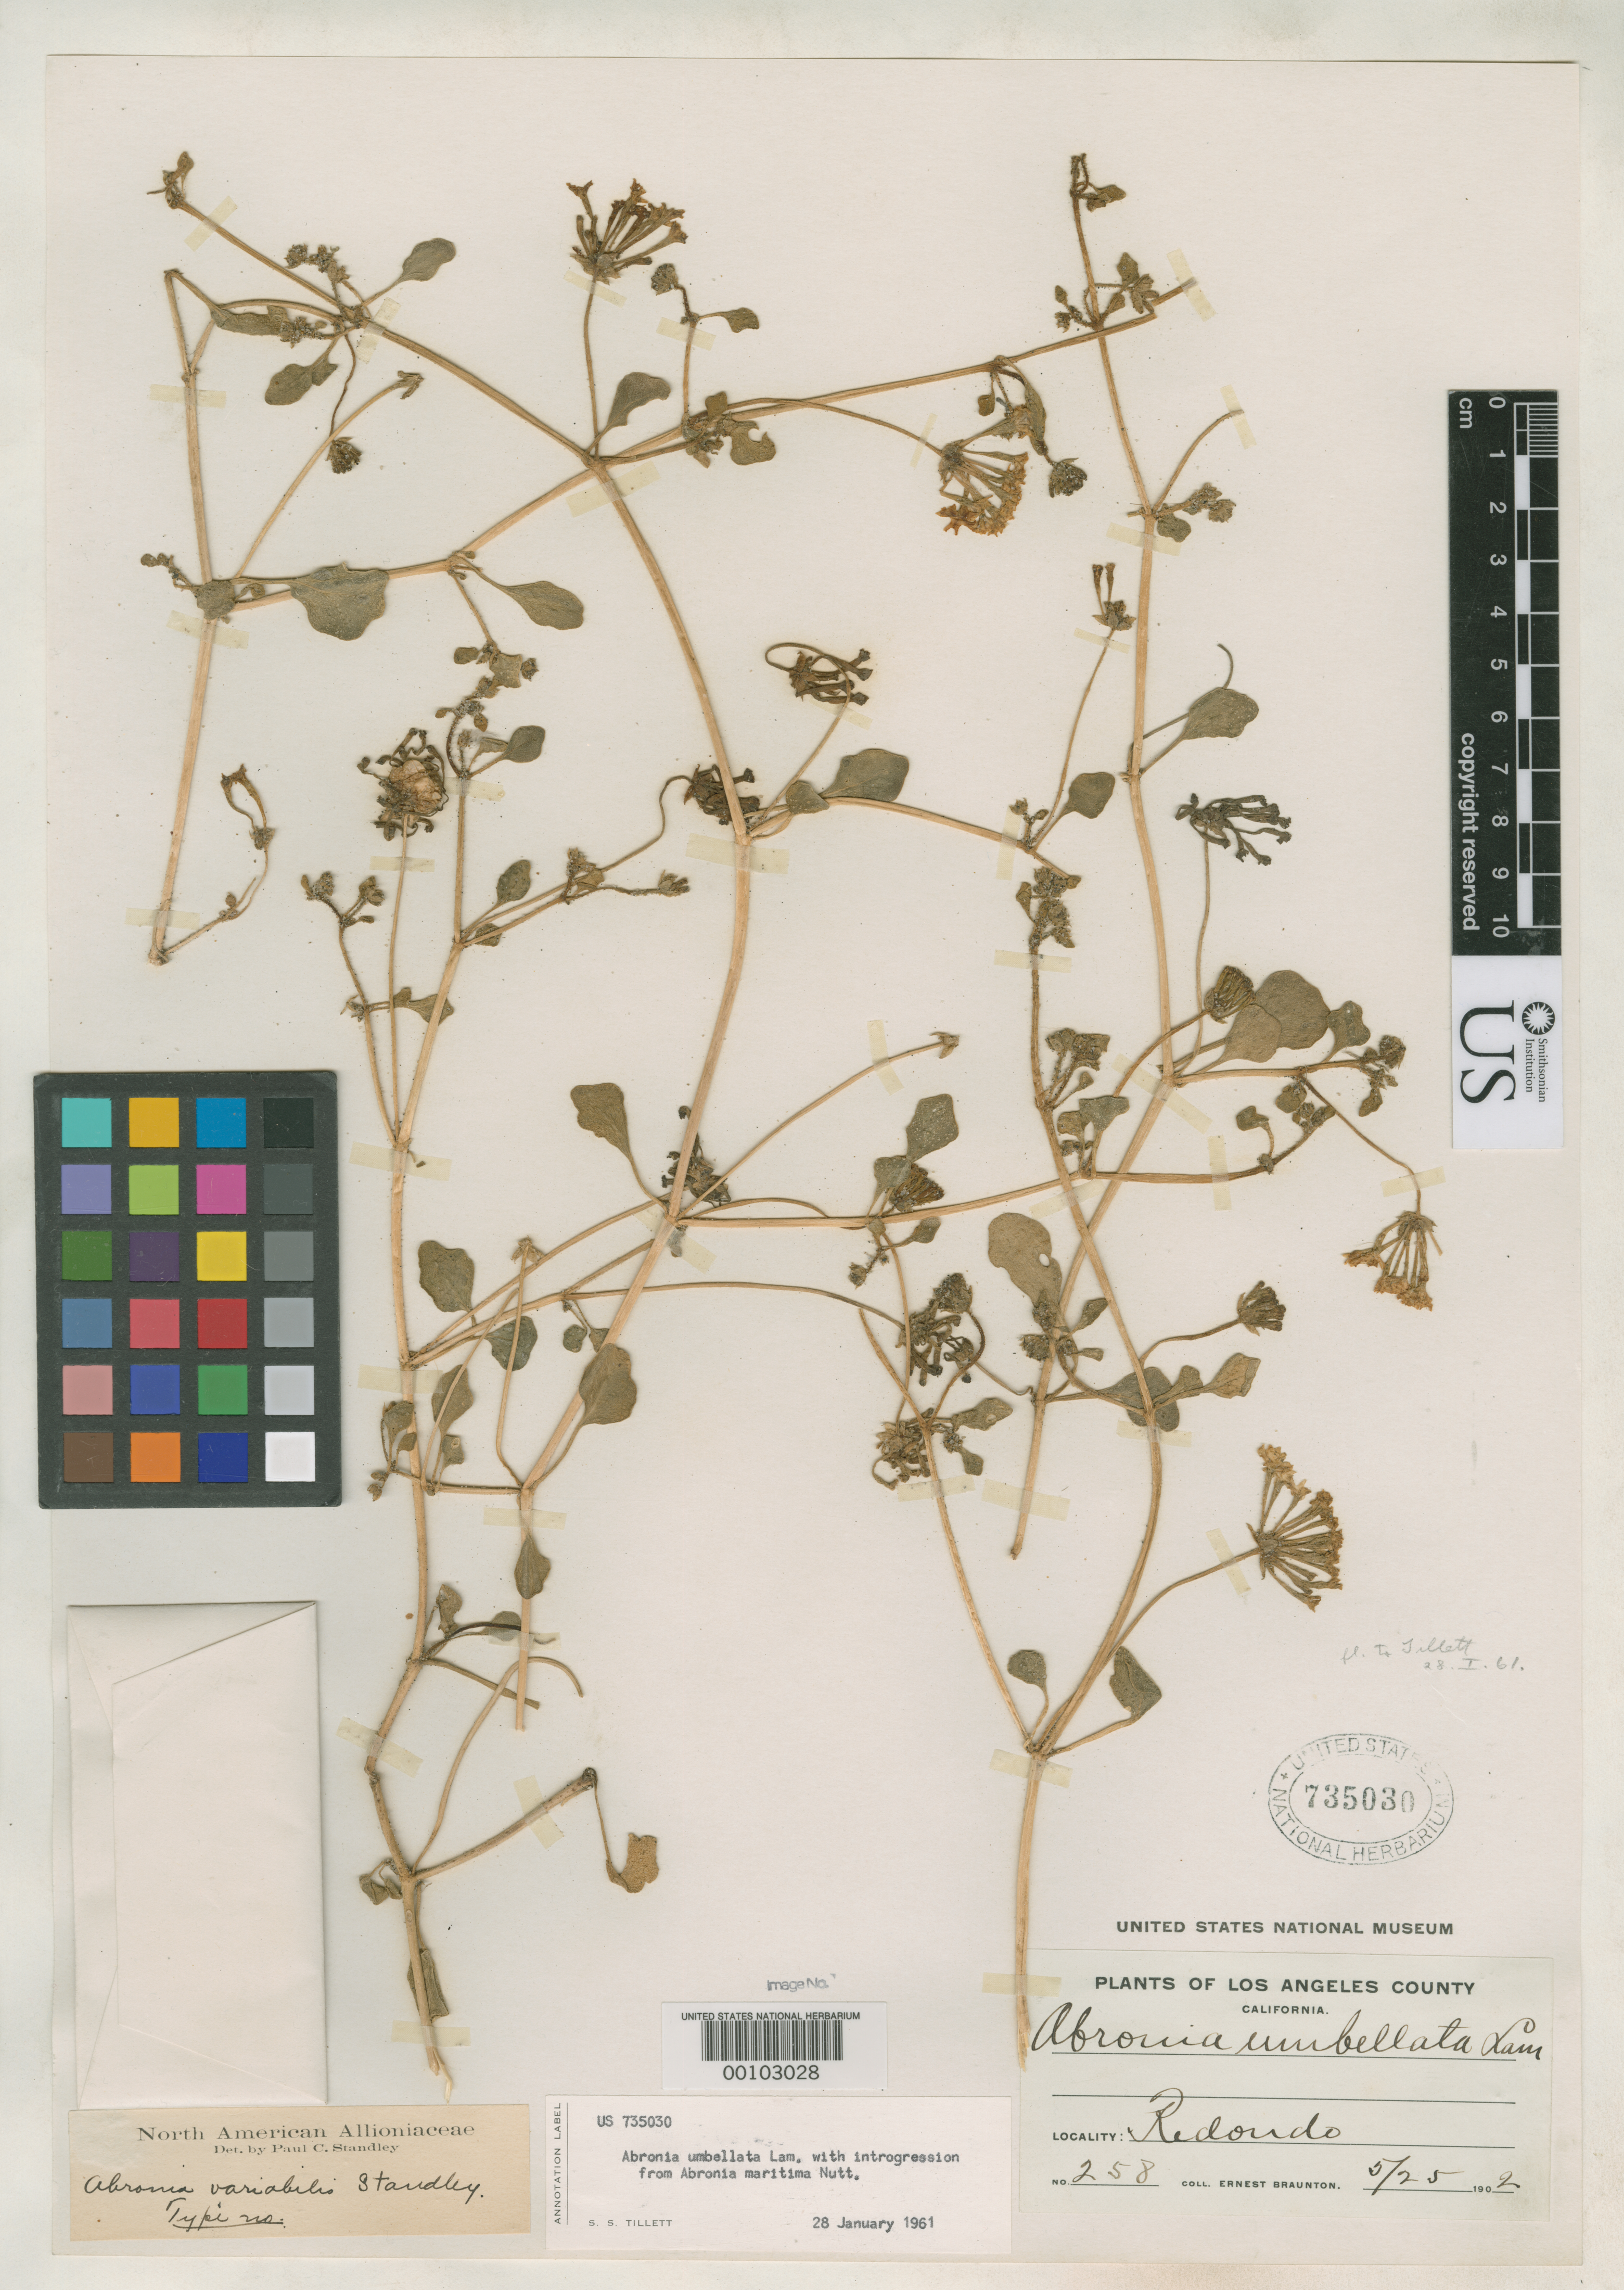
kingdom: Plantae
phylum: Tracheophyta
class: Magnoliopsida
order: Caryophyllales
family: Nyctaginaceae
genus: Abronia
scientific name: Abronia variabilis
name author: Standl.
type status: Isotype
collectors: E. Braunton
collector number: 258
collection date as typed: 25 May 1900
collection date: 1900-05-25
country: United States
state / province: California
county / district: Los Angeles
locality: Redondo.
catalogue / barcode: US 735030